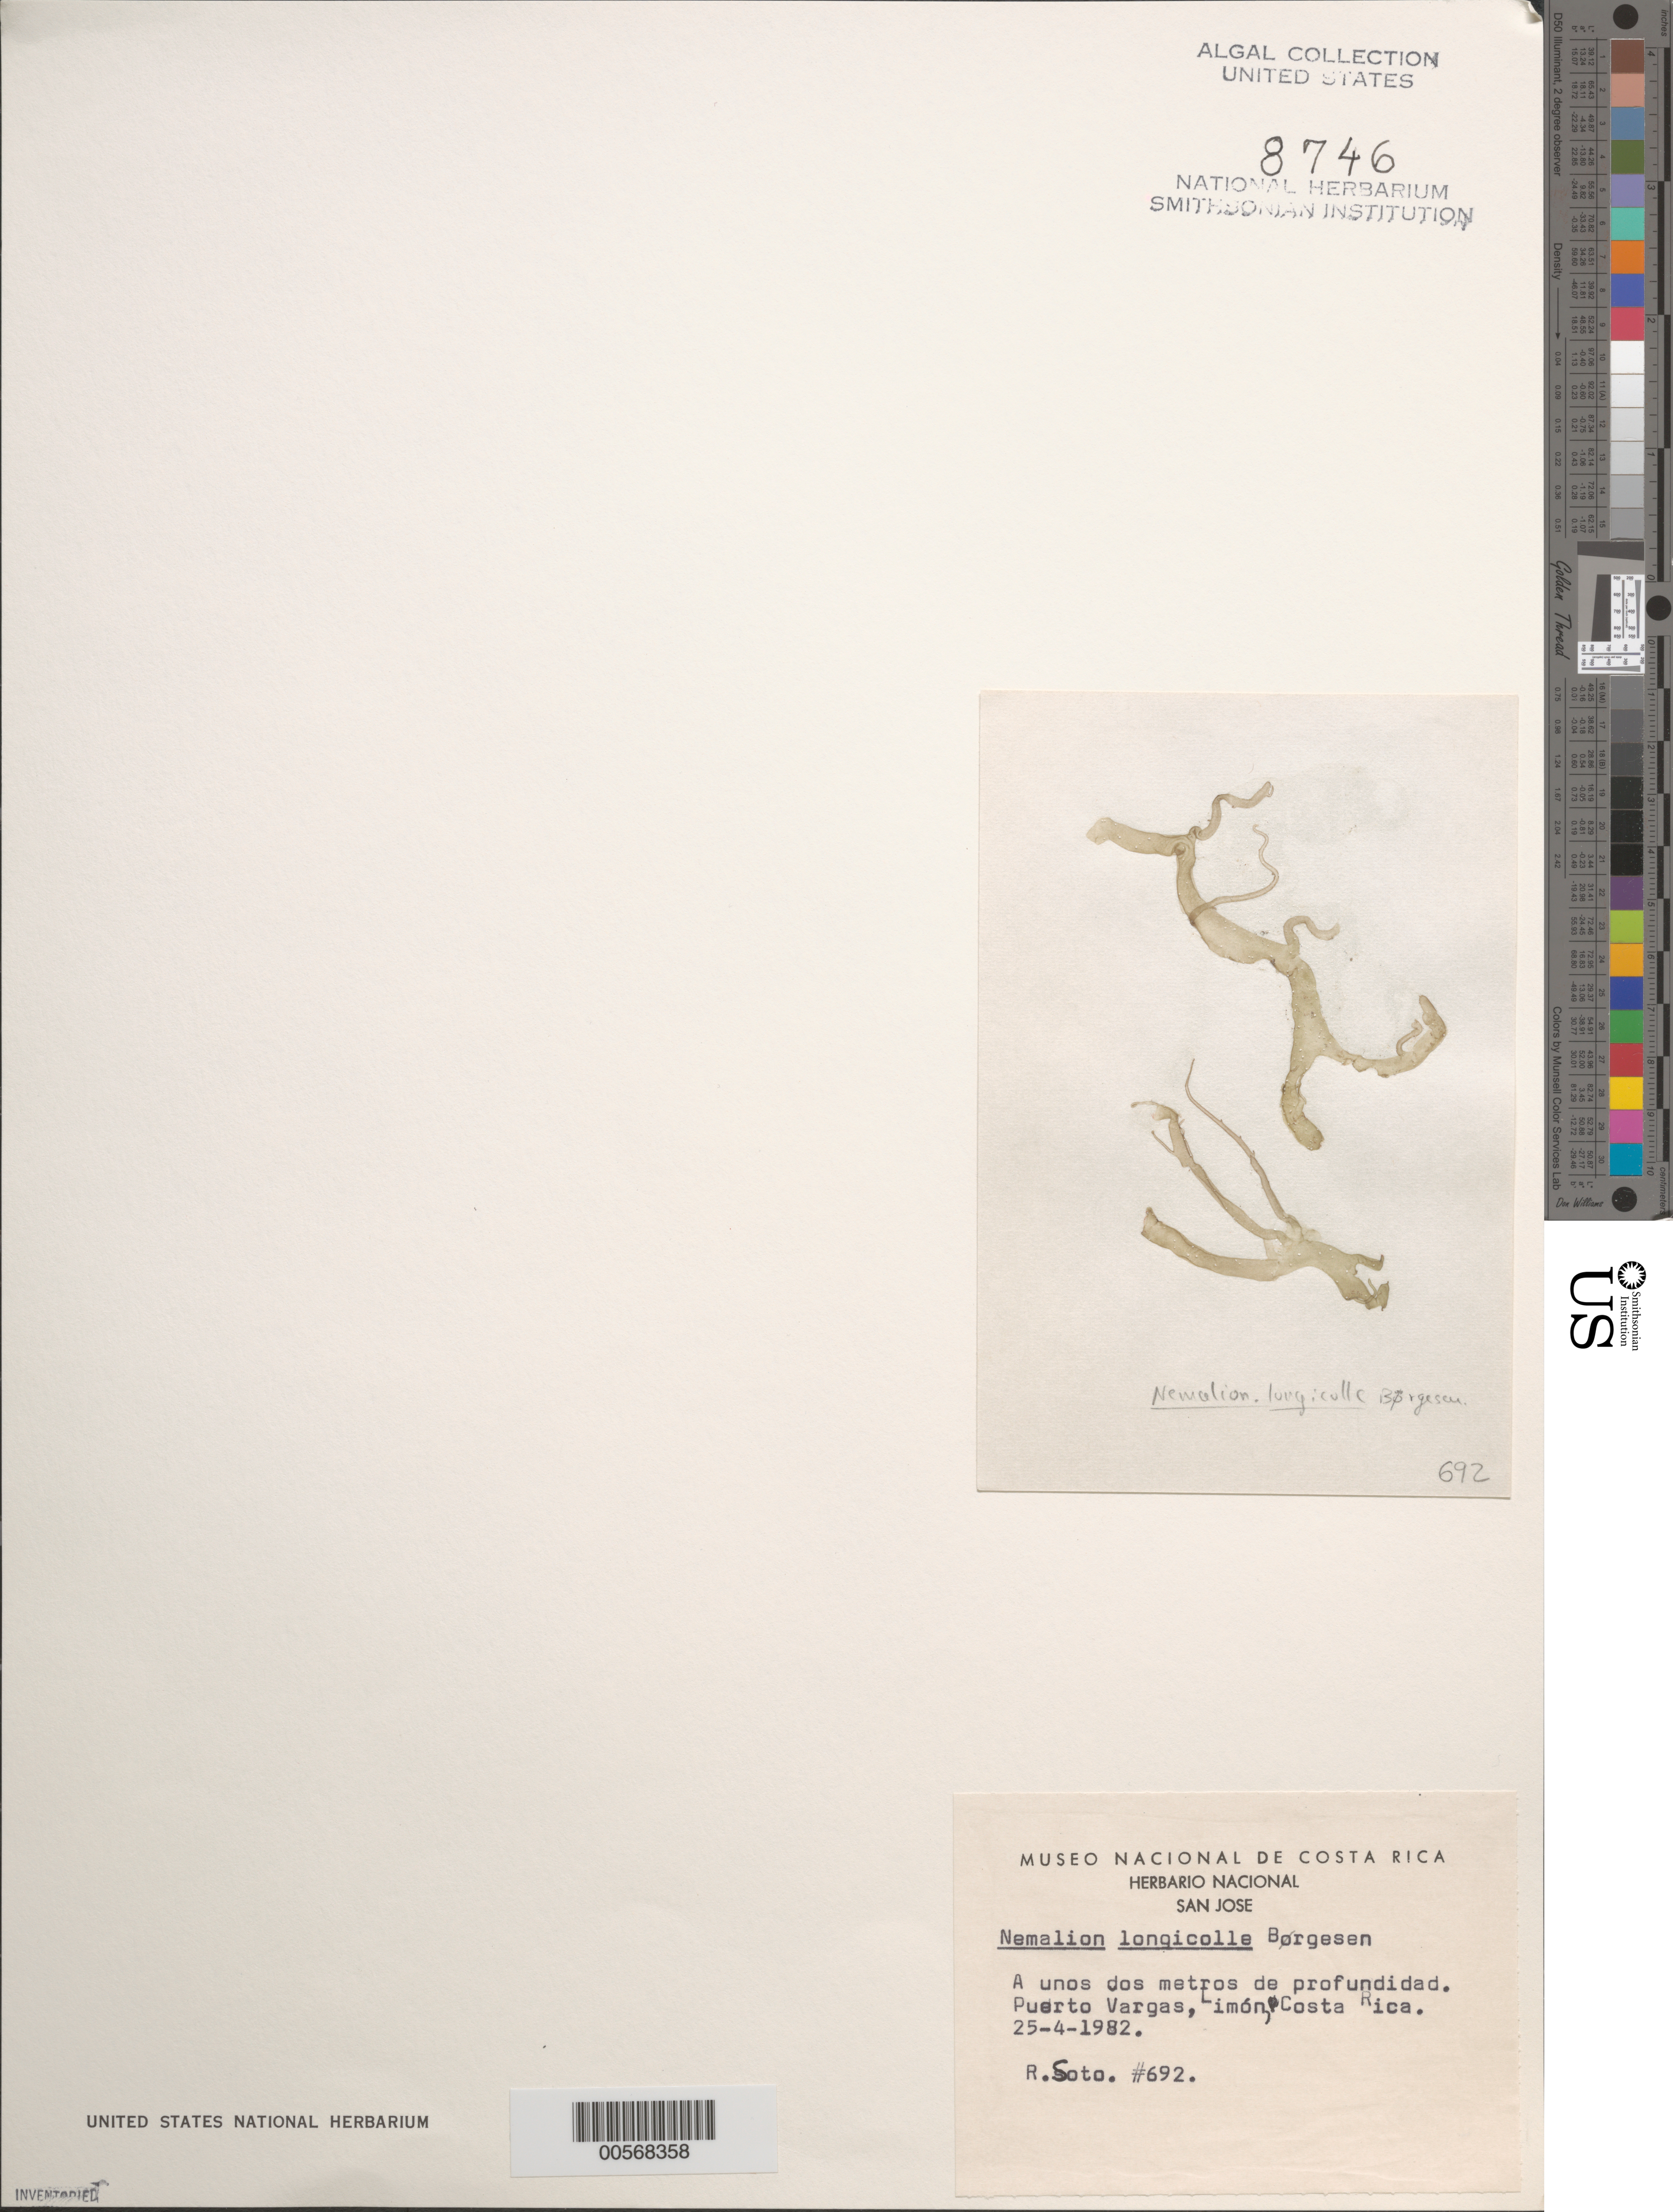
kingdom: Plantae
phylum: Rhodophyta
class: Florideophyceae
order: Nemaliales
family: Nemaliaceae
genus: Nemalion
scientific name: Nemalion longicolle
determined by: Soto, R.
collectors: R. Soto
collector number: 692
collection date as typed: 25 Apr 1981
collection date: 1981-04-25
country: Costa Rica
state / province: Limón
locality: Puerto vargas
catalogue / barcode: US 8746